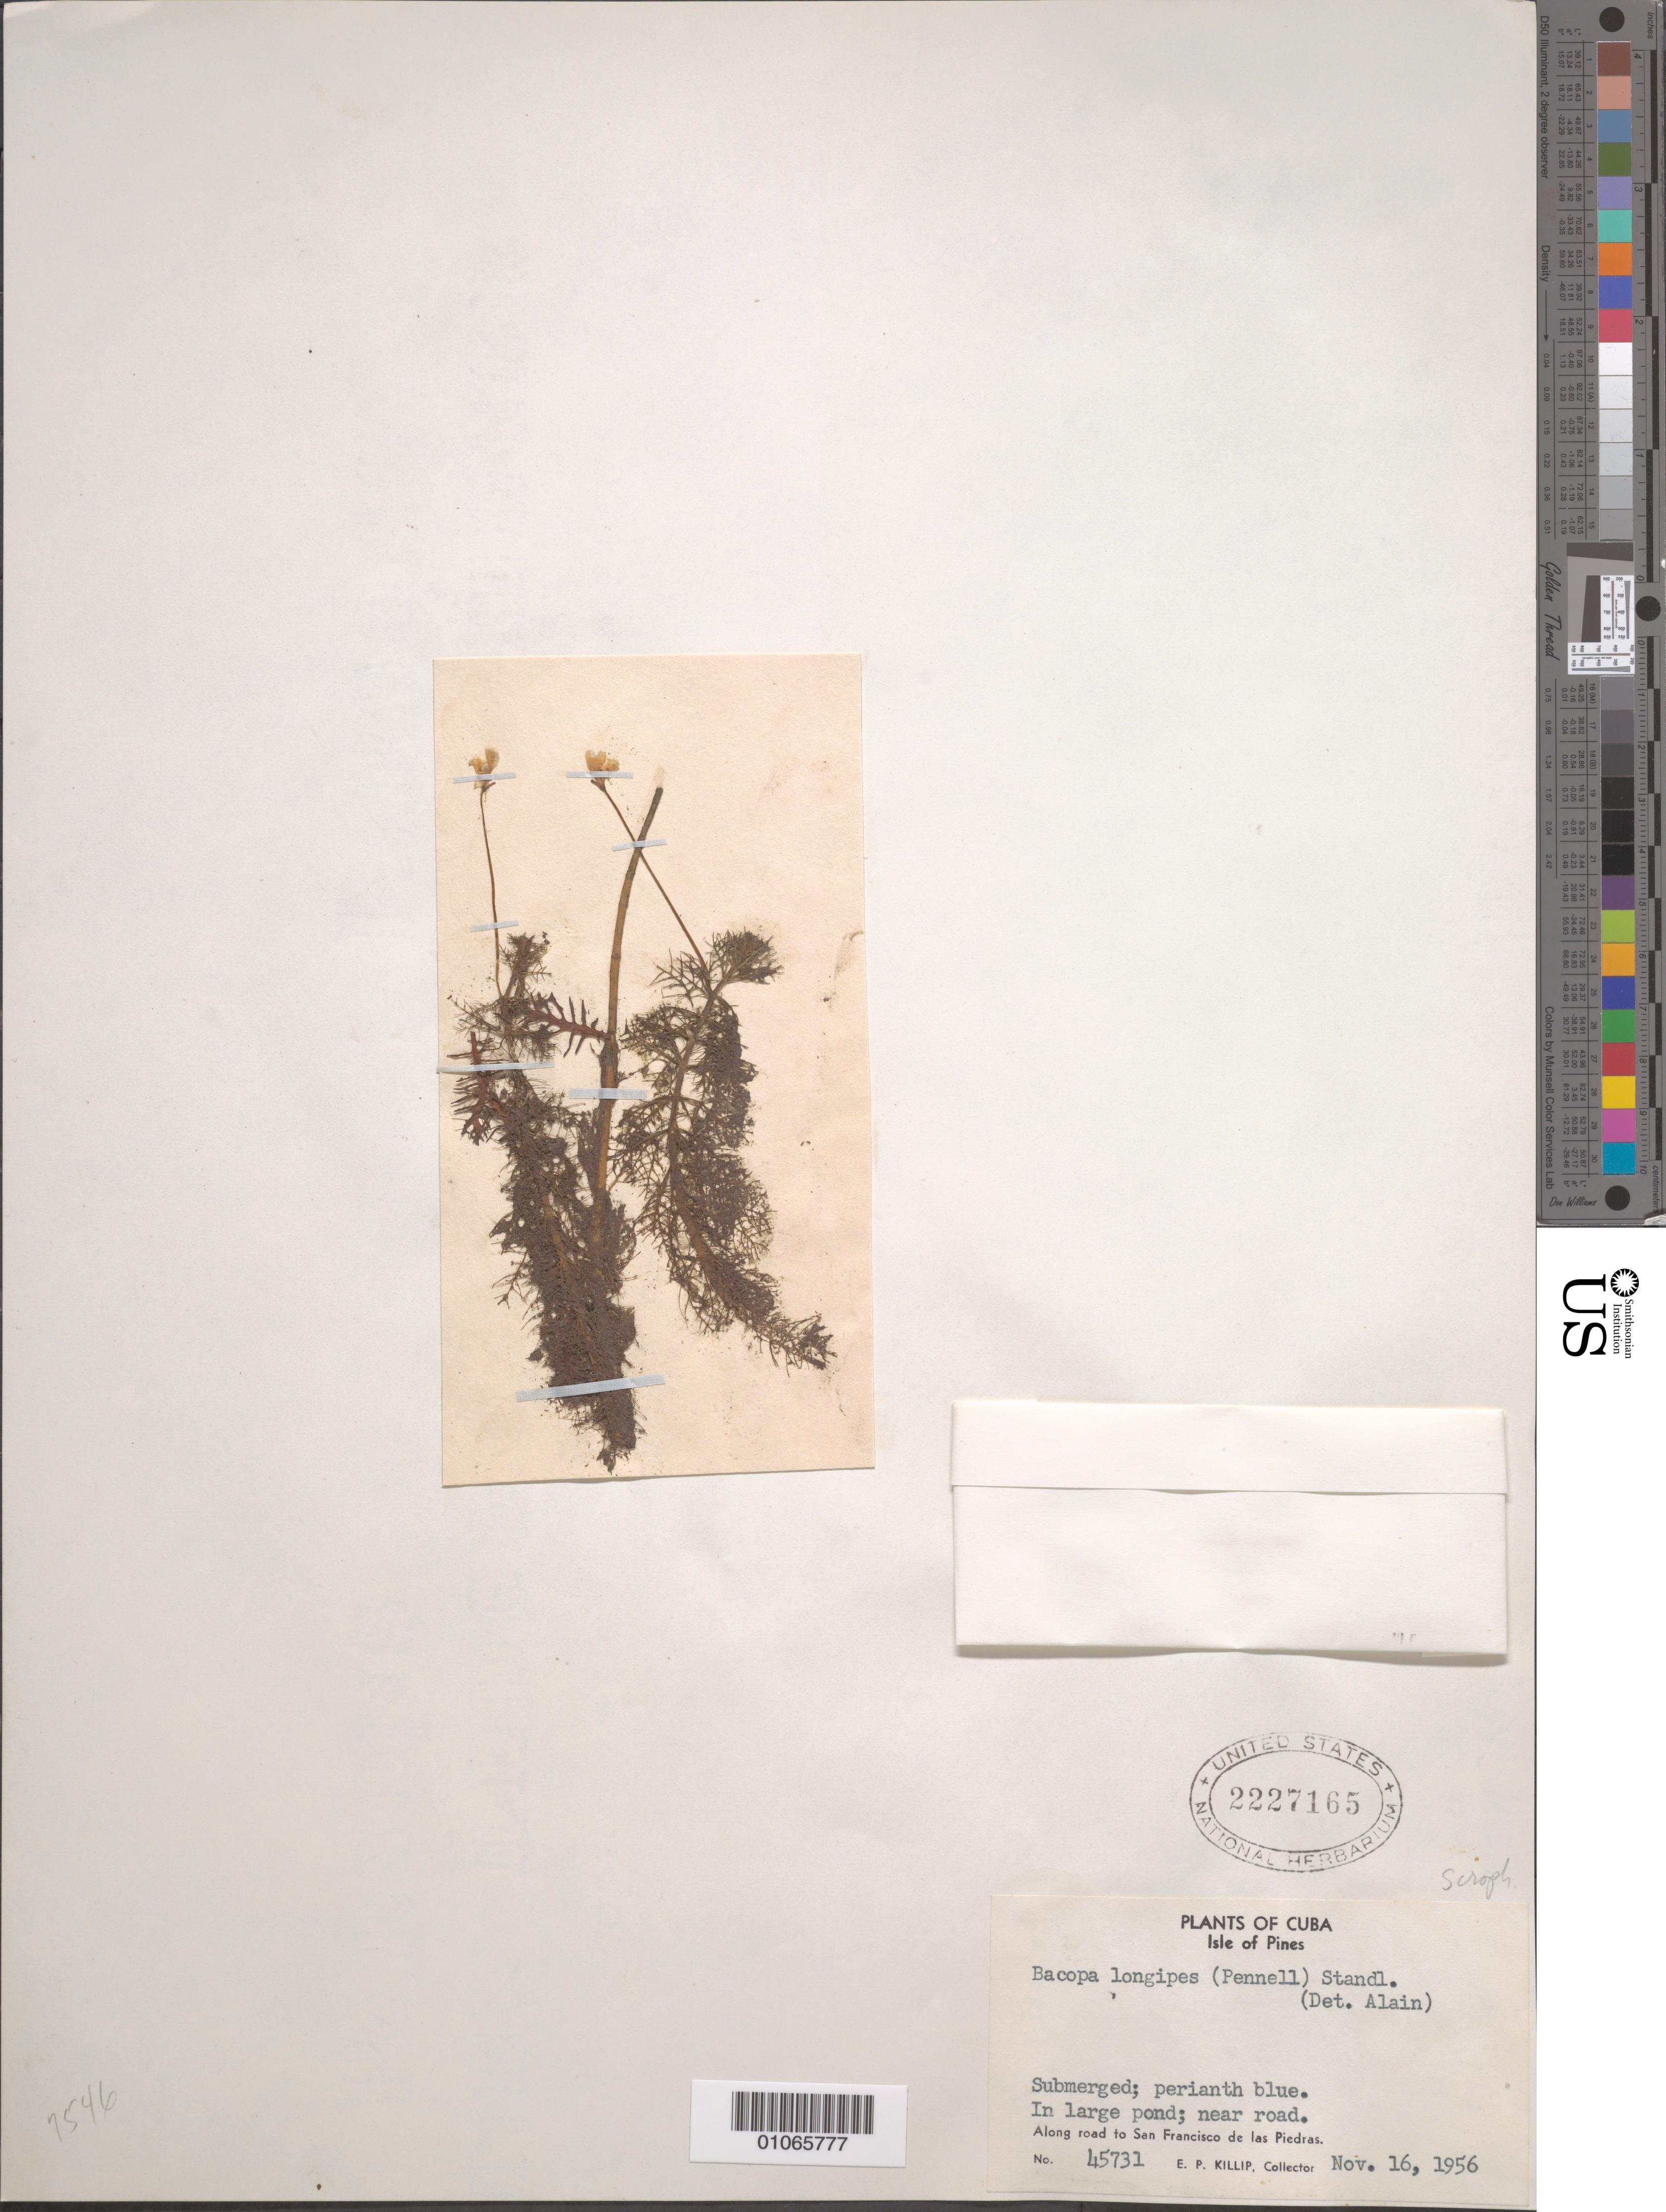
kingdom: Plantae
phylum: Tracheophyta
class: Magnoliopsida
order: Lamiales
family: Plantaginaceae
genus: Bacopa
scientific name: Bacopa longipes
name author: (Pennell) Standl.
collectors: E. P. Killip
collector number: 45731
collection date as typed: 16 Nov 1956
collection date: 1956-11-16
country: Cuba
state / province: Isla de La Juventud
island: Isla de la Juventud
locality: Isle of Pines, Along road to San Francisco de las Piedras In large pond; near road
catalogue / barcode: US 2227165